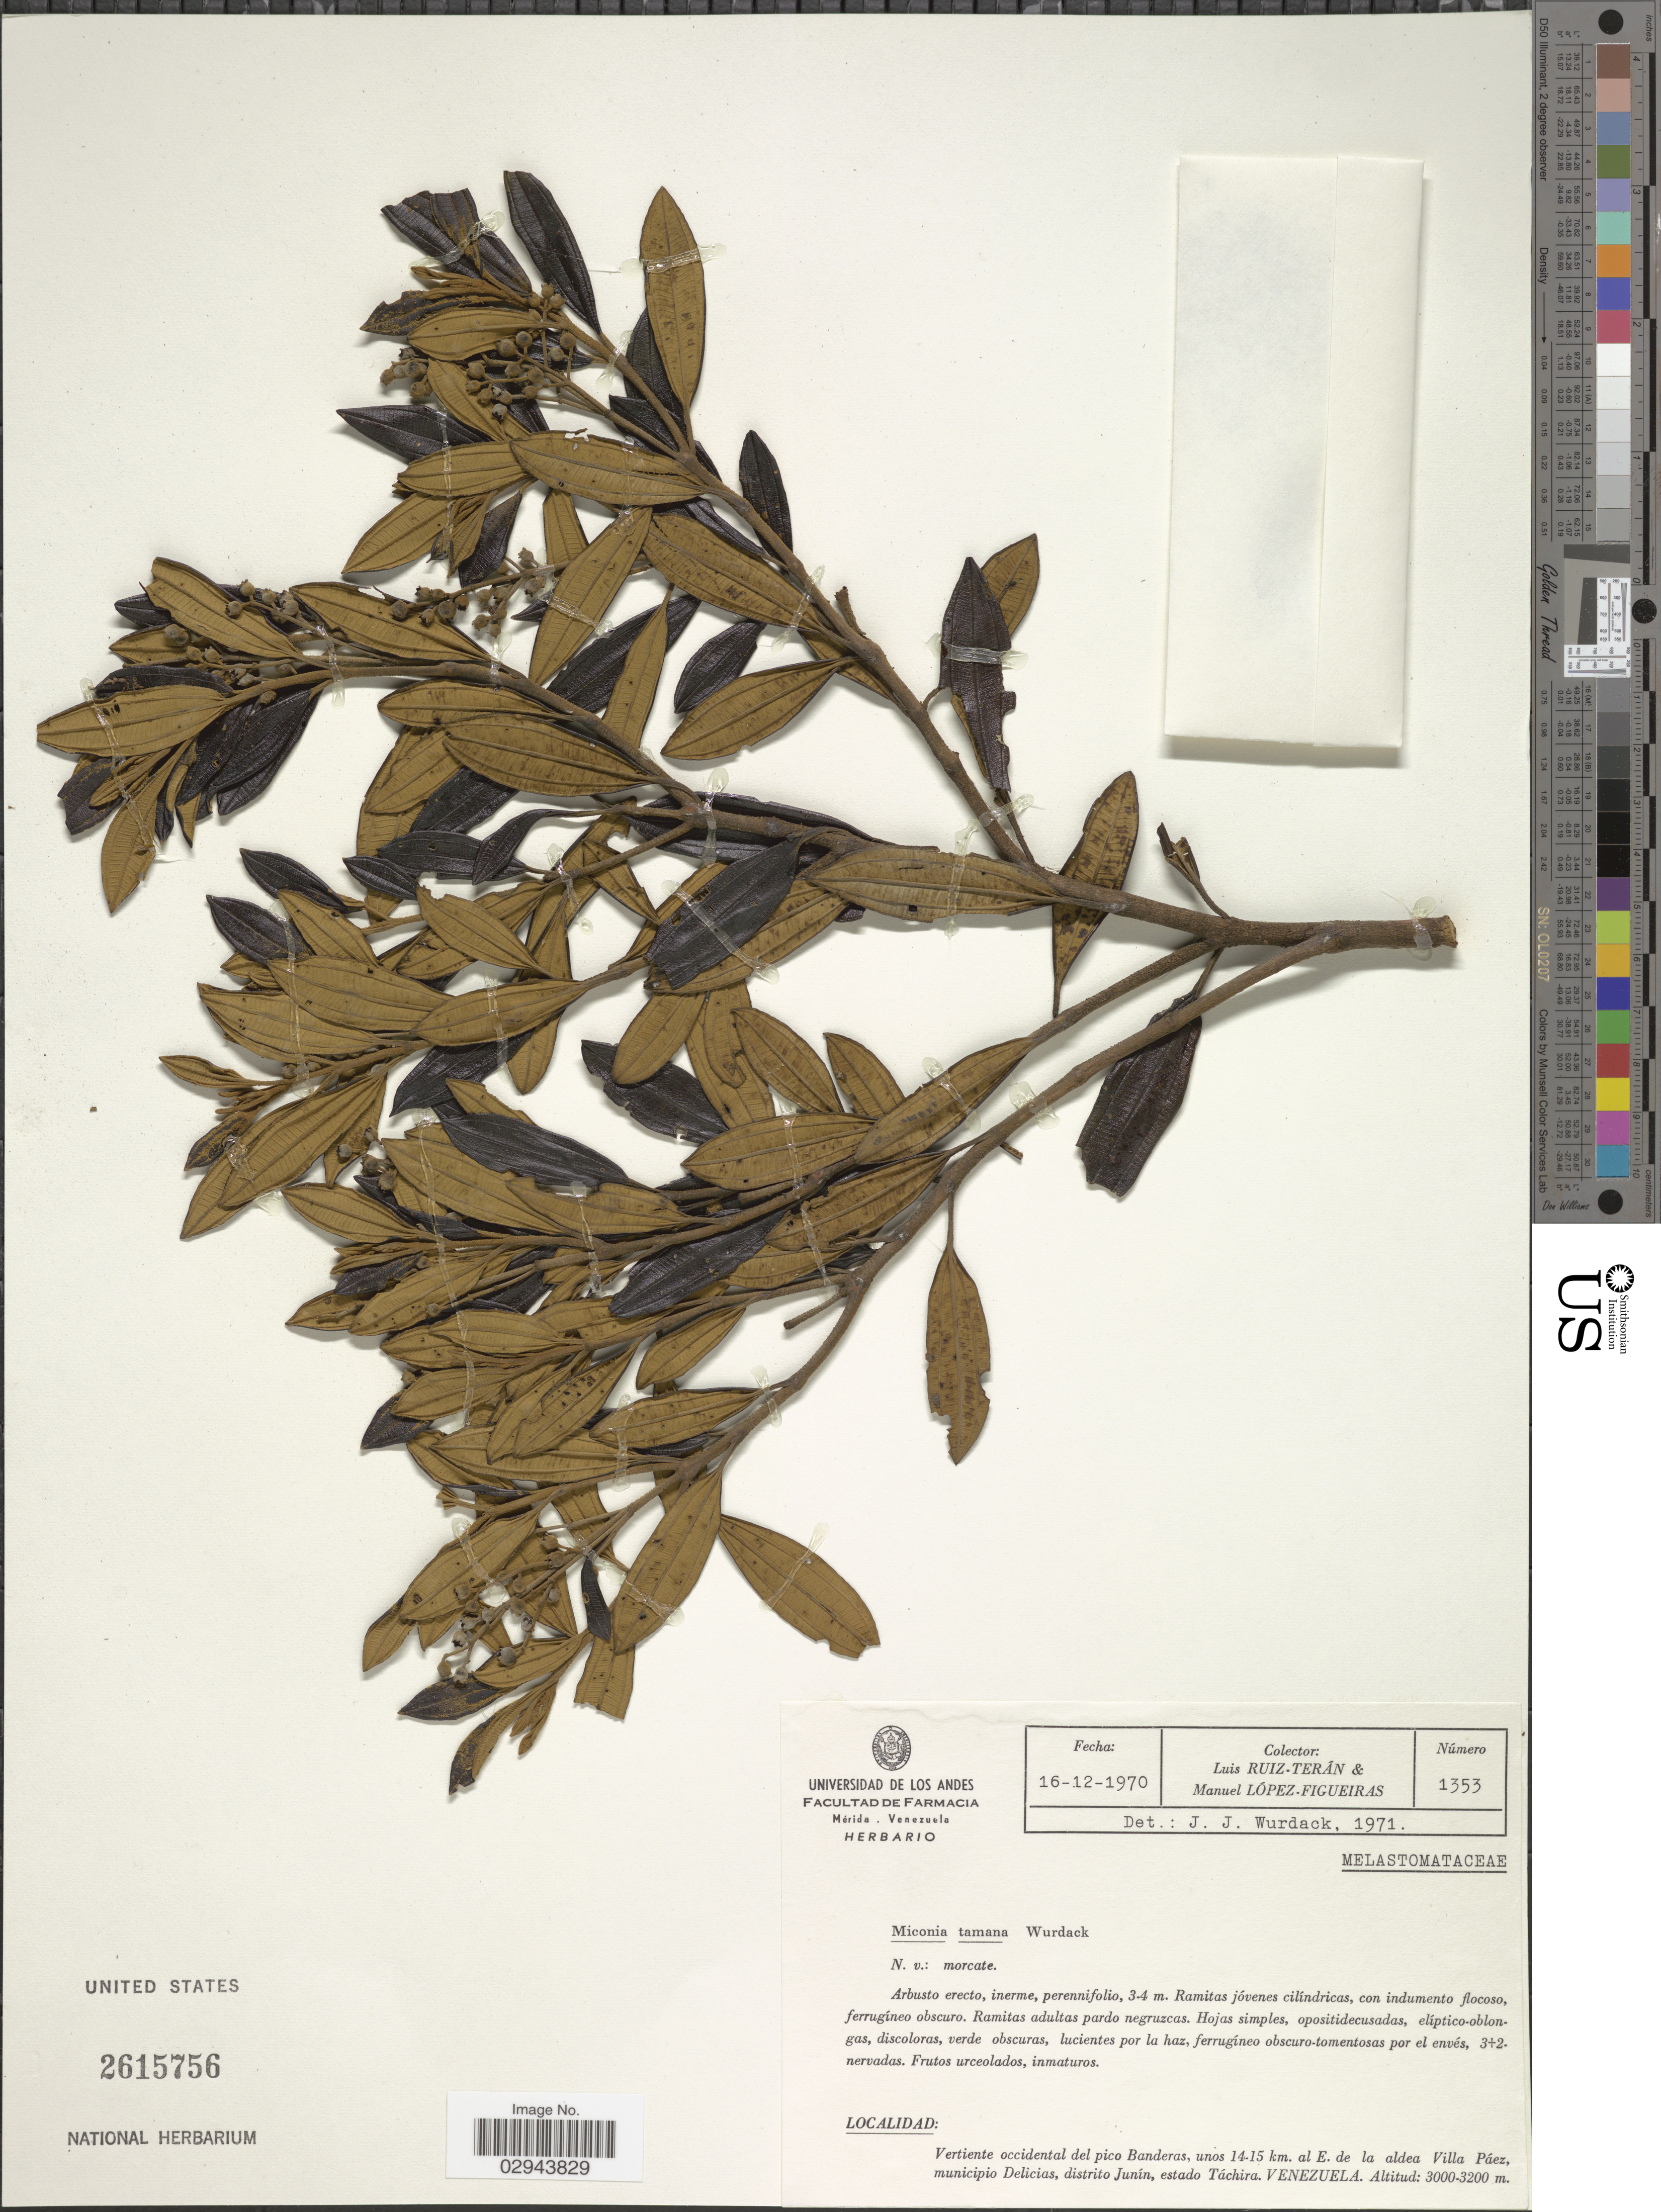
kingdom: Plantae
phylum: Tracheophyta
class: Magnoliopsida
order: Myrtales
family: Melastomataceae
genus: Miconia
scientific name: Miconia tamana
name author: Wurdack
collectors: L. Teran & M. López Figueiras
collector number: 1353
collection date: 1970-12-16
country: Venezuela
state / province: Tachira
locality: Vertiente occidental del pico Banderas, unos 14-15 km. al E. de la aldea Villa Páez, municipio Delicias, distrito Junín.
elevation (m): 3000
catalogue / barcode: US 2615756